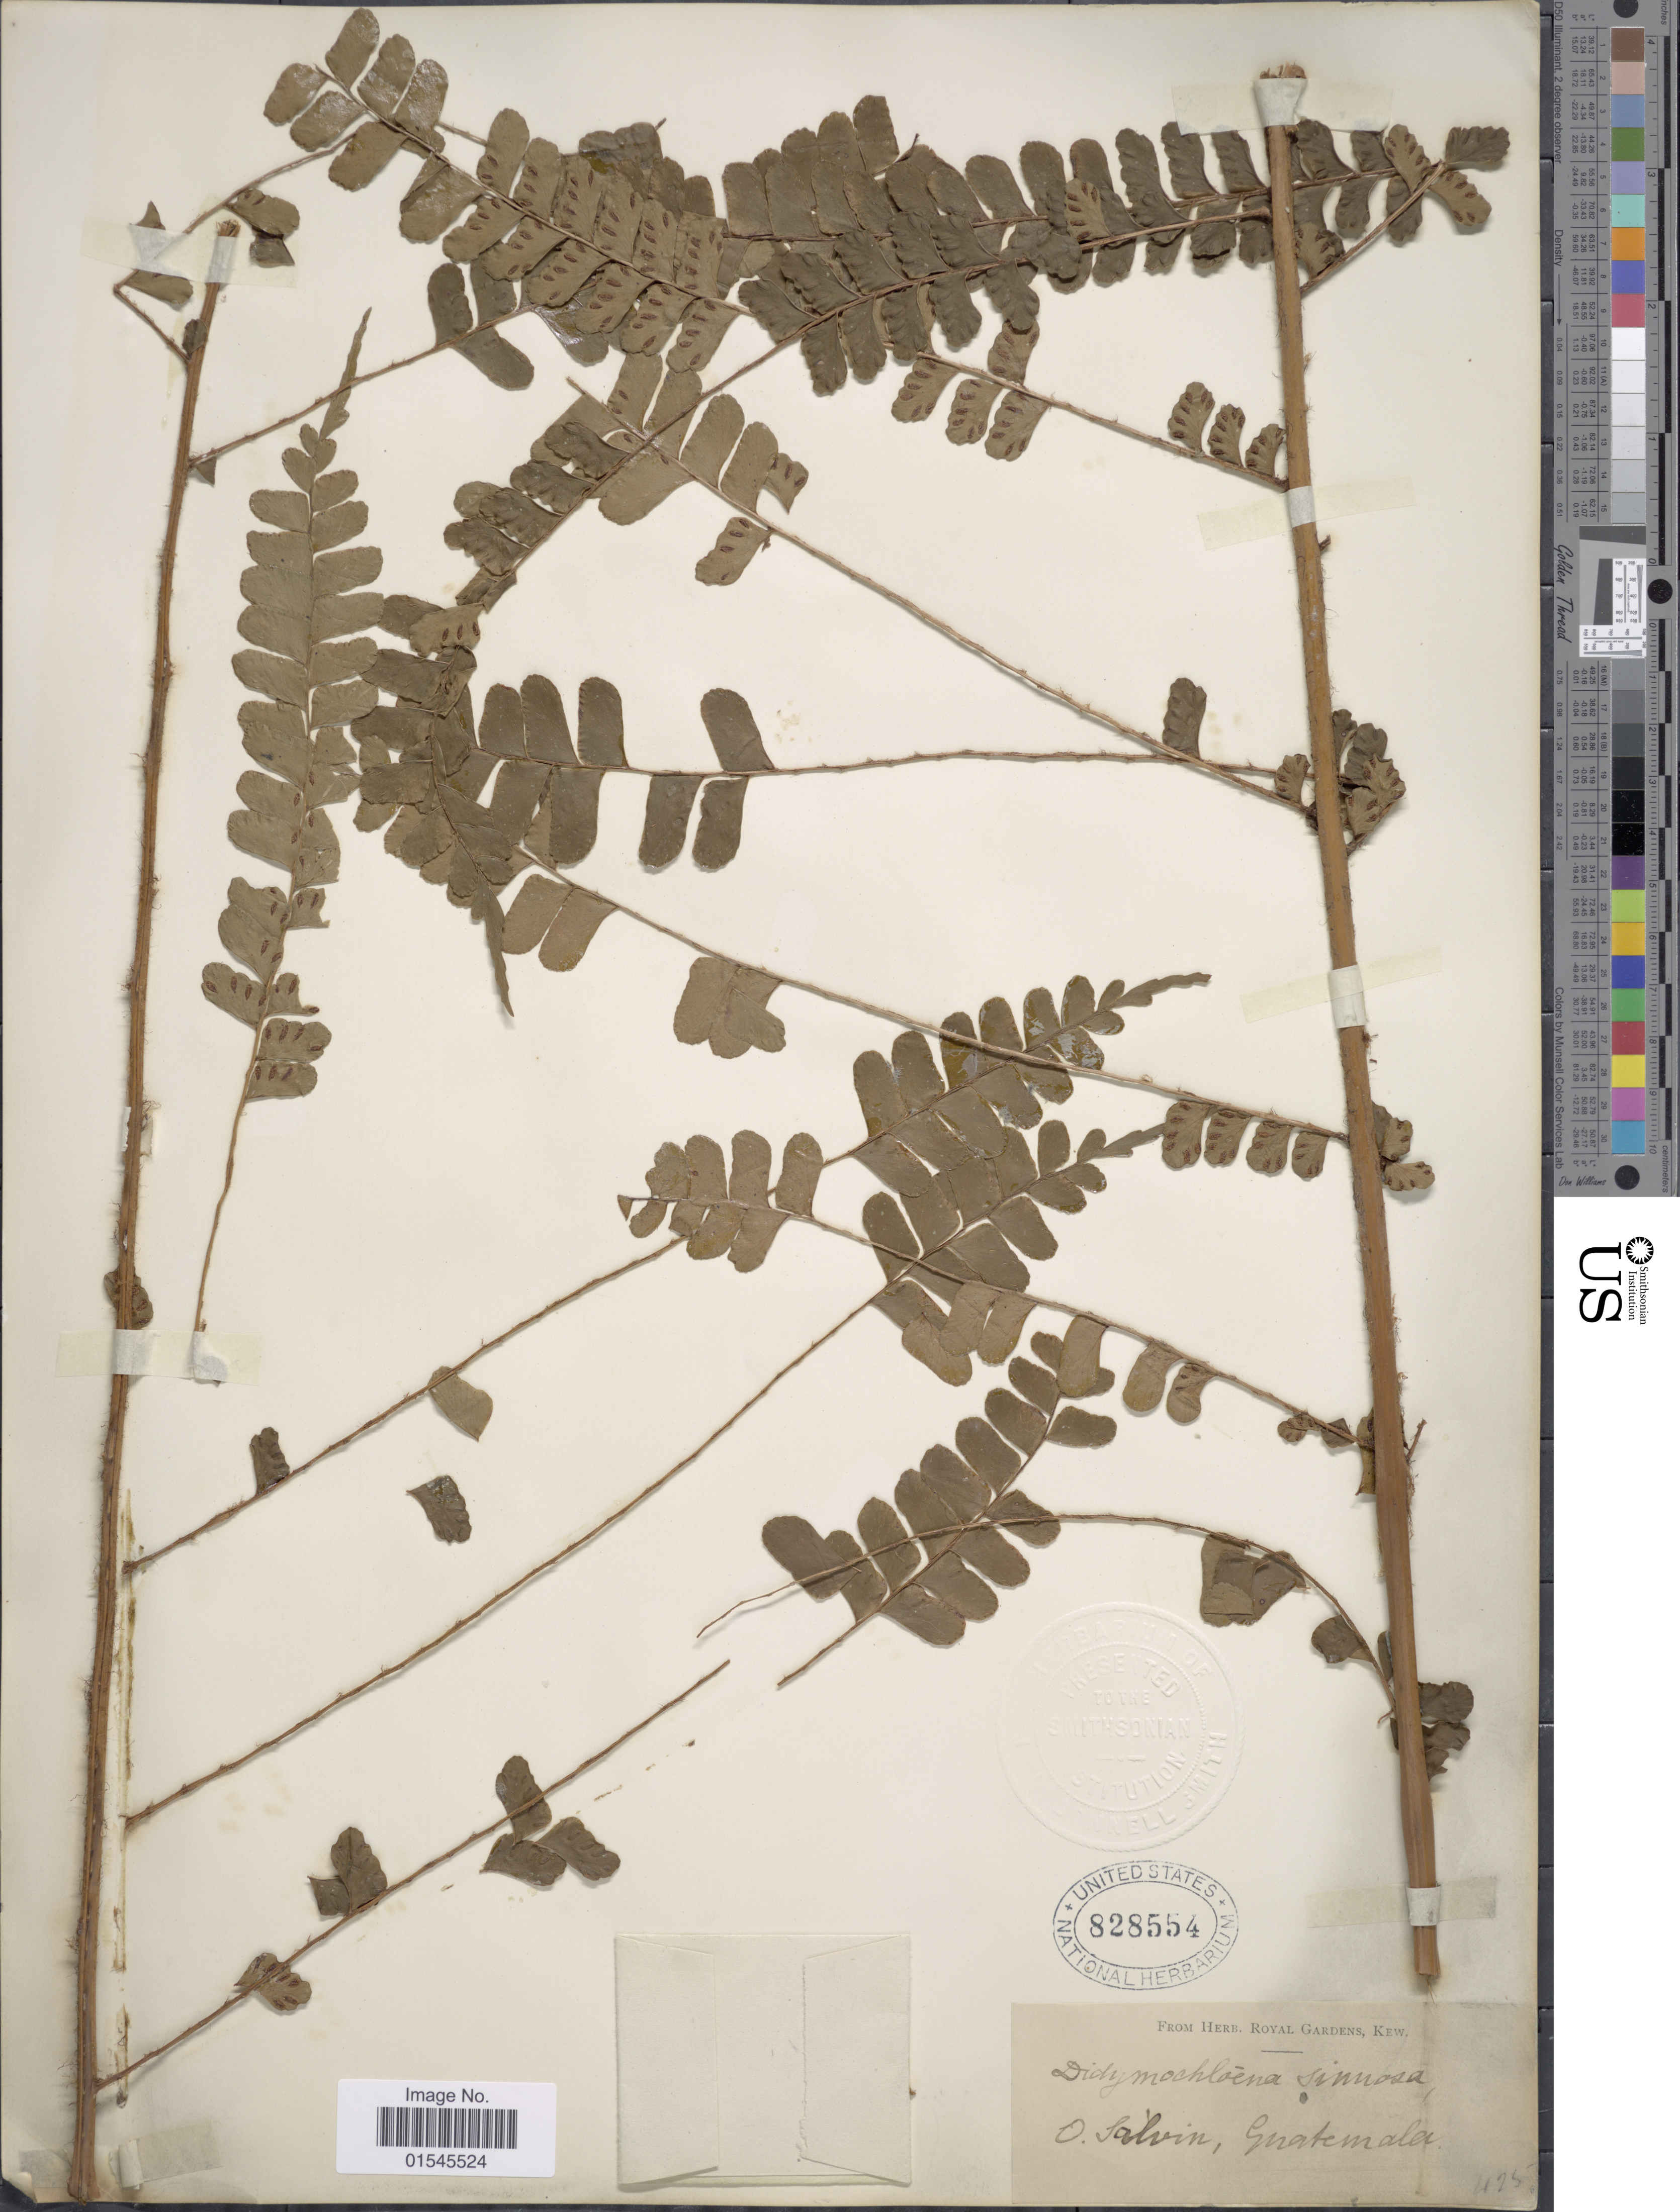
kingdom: Plantae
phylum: Tracheophyta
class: Polypodiopsida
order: Polypodiales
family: Didymochlaenaceae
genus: Didymochlaena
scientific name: Didymochlaena truncatula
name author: (Sw.) J. Sm.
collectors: O. Salvin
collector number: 425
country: Guatemala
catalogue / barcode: US 828554